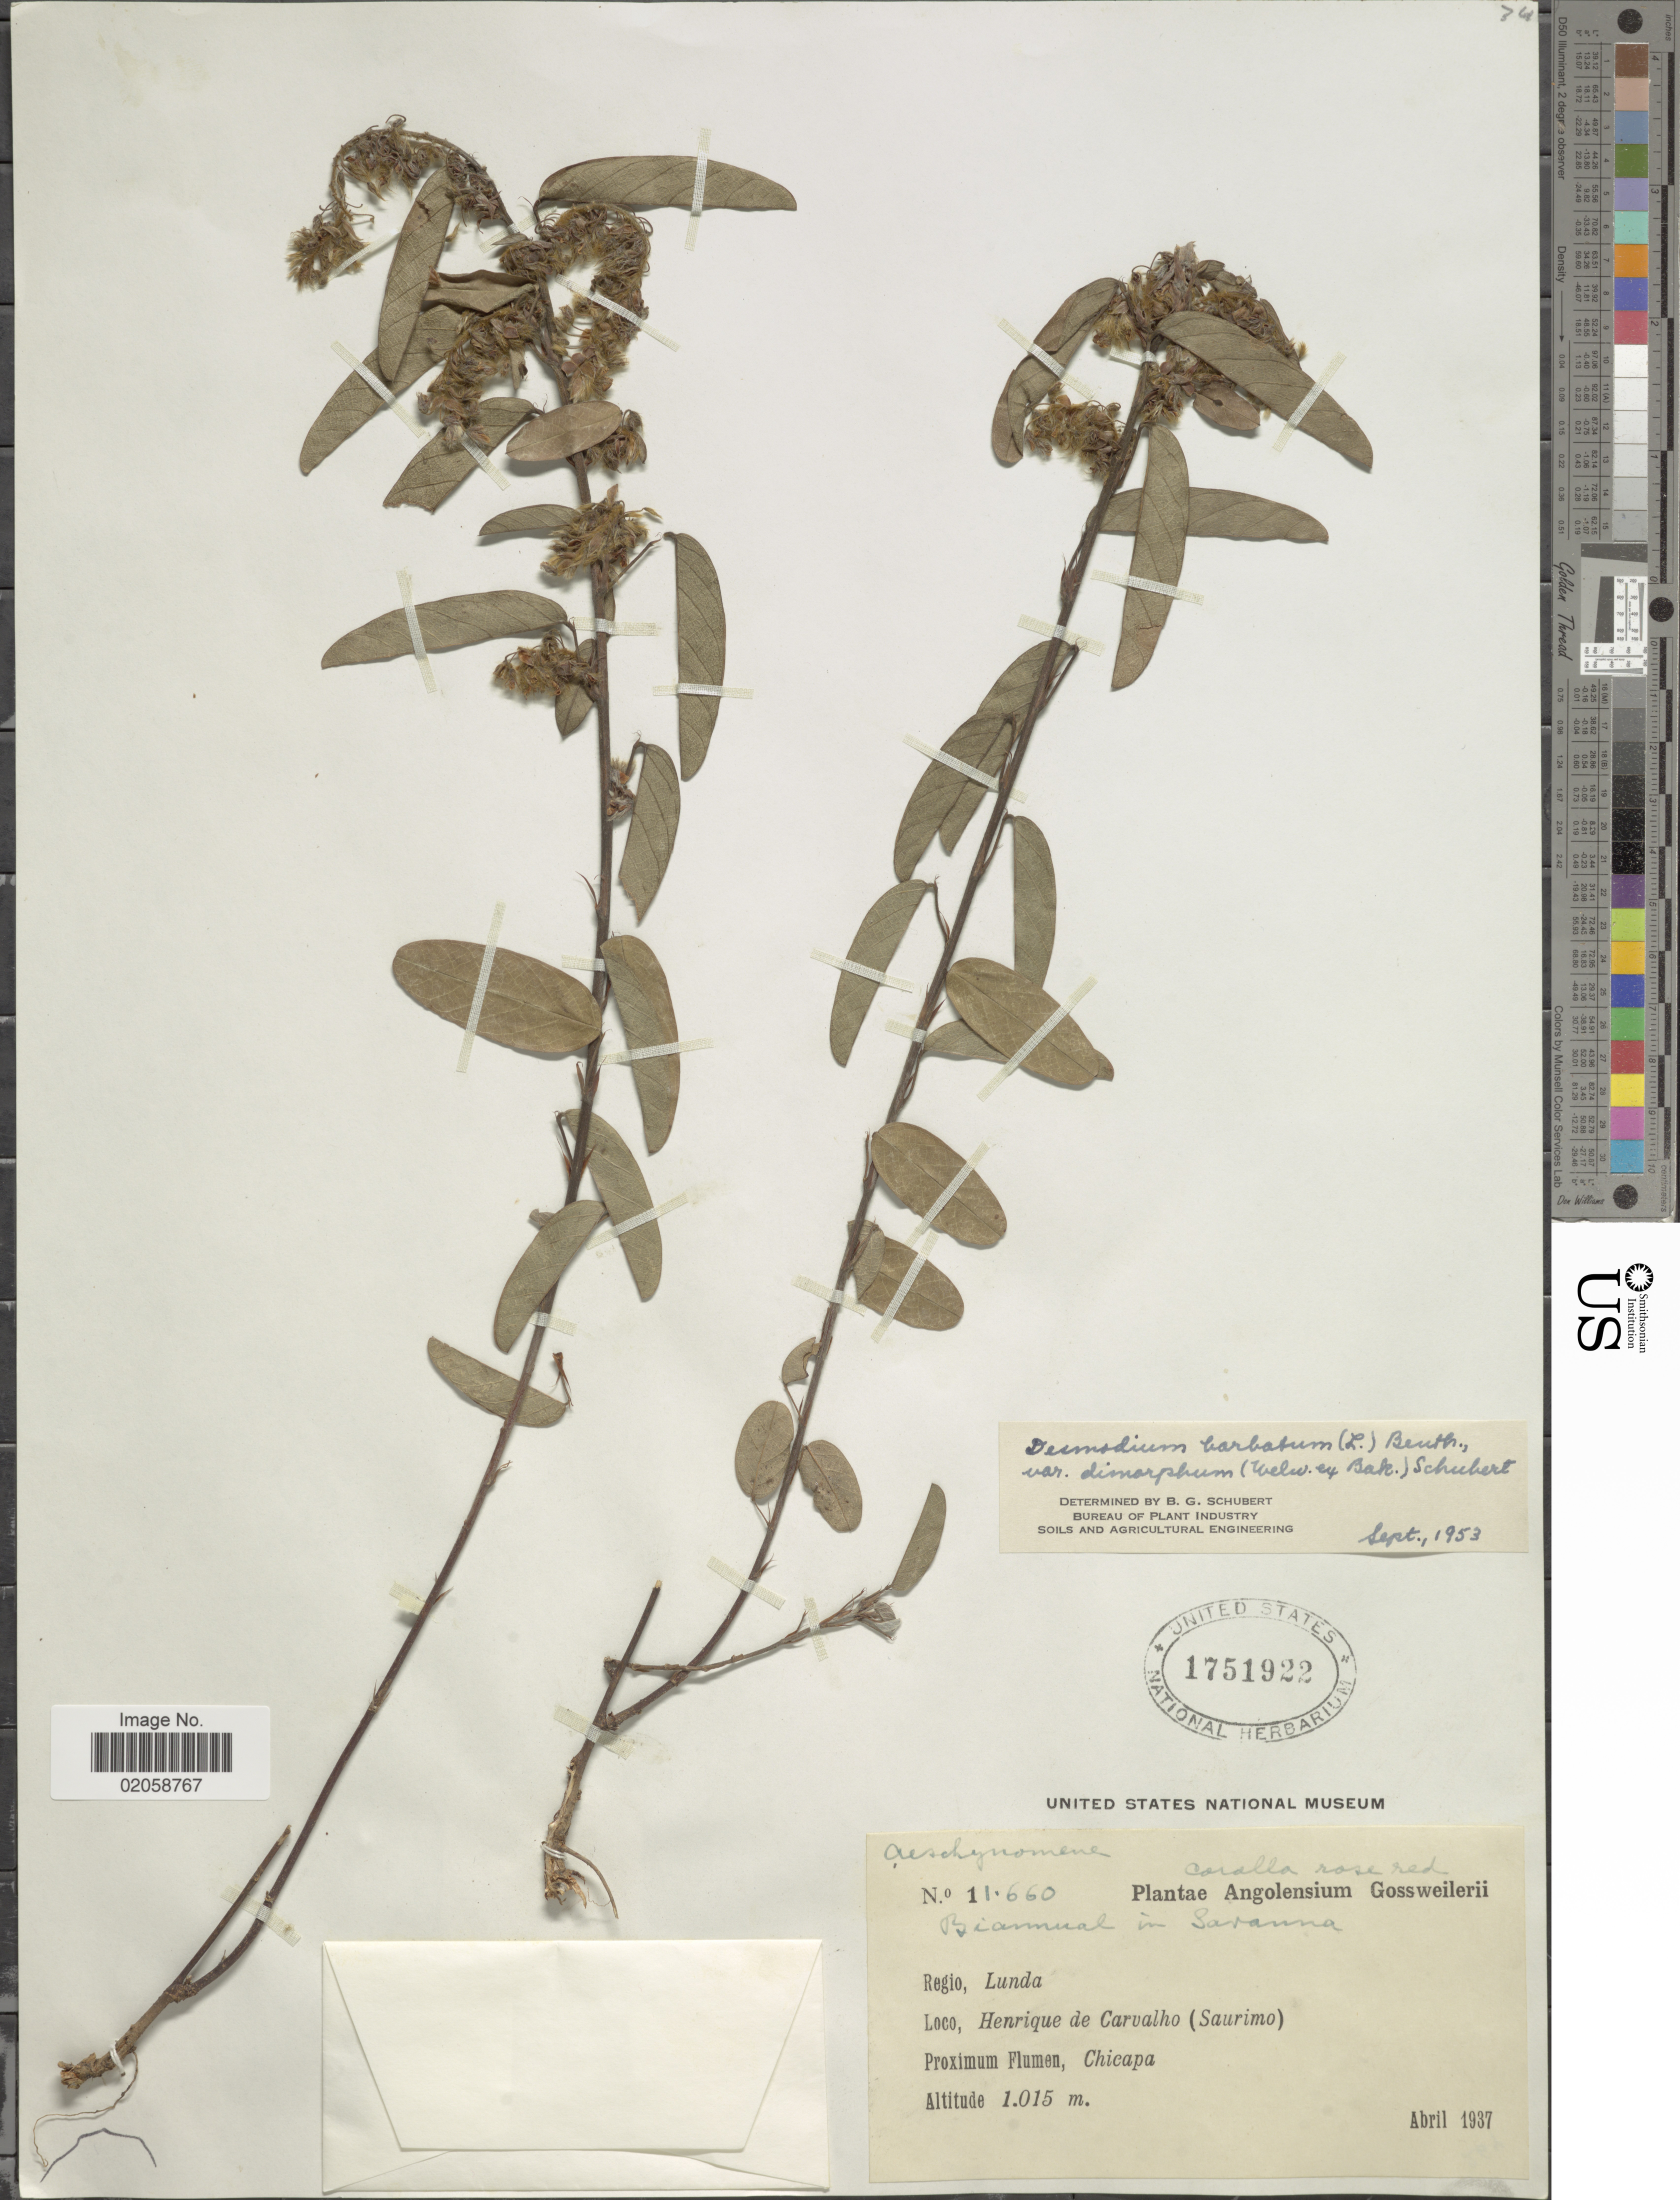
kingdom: Plantae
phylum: Tracheophyta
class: Magnoliopsida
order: Fabales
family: Fabaceae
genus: Grona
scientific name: Grona barbata var. dimorpha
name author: (Welw. ex Baker) H. Ohashi & K. Ohashi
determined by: Strong, Mark T., (BOT), Smithsonian Institution - National Museum of Natural History (UNITED STATES)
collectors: A. Gossweiler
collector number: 11660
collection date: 1937-04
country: Angola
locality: Regio, Lunda. Henrique de Carvalho (Saurimo)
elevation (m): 1015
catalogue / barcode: US 1751922